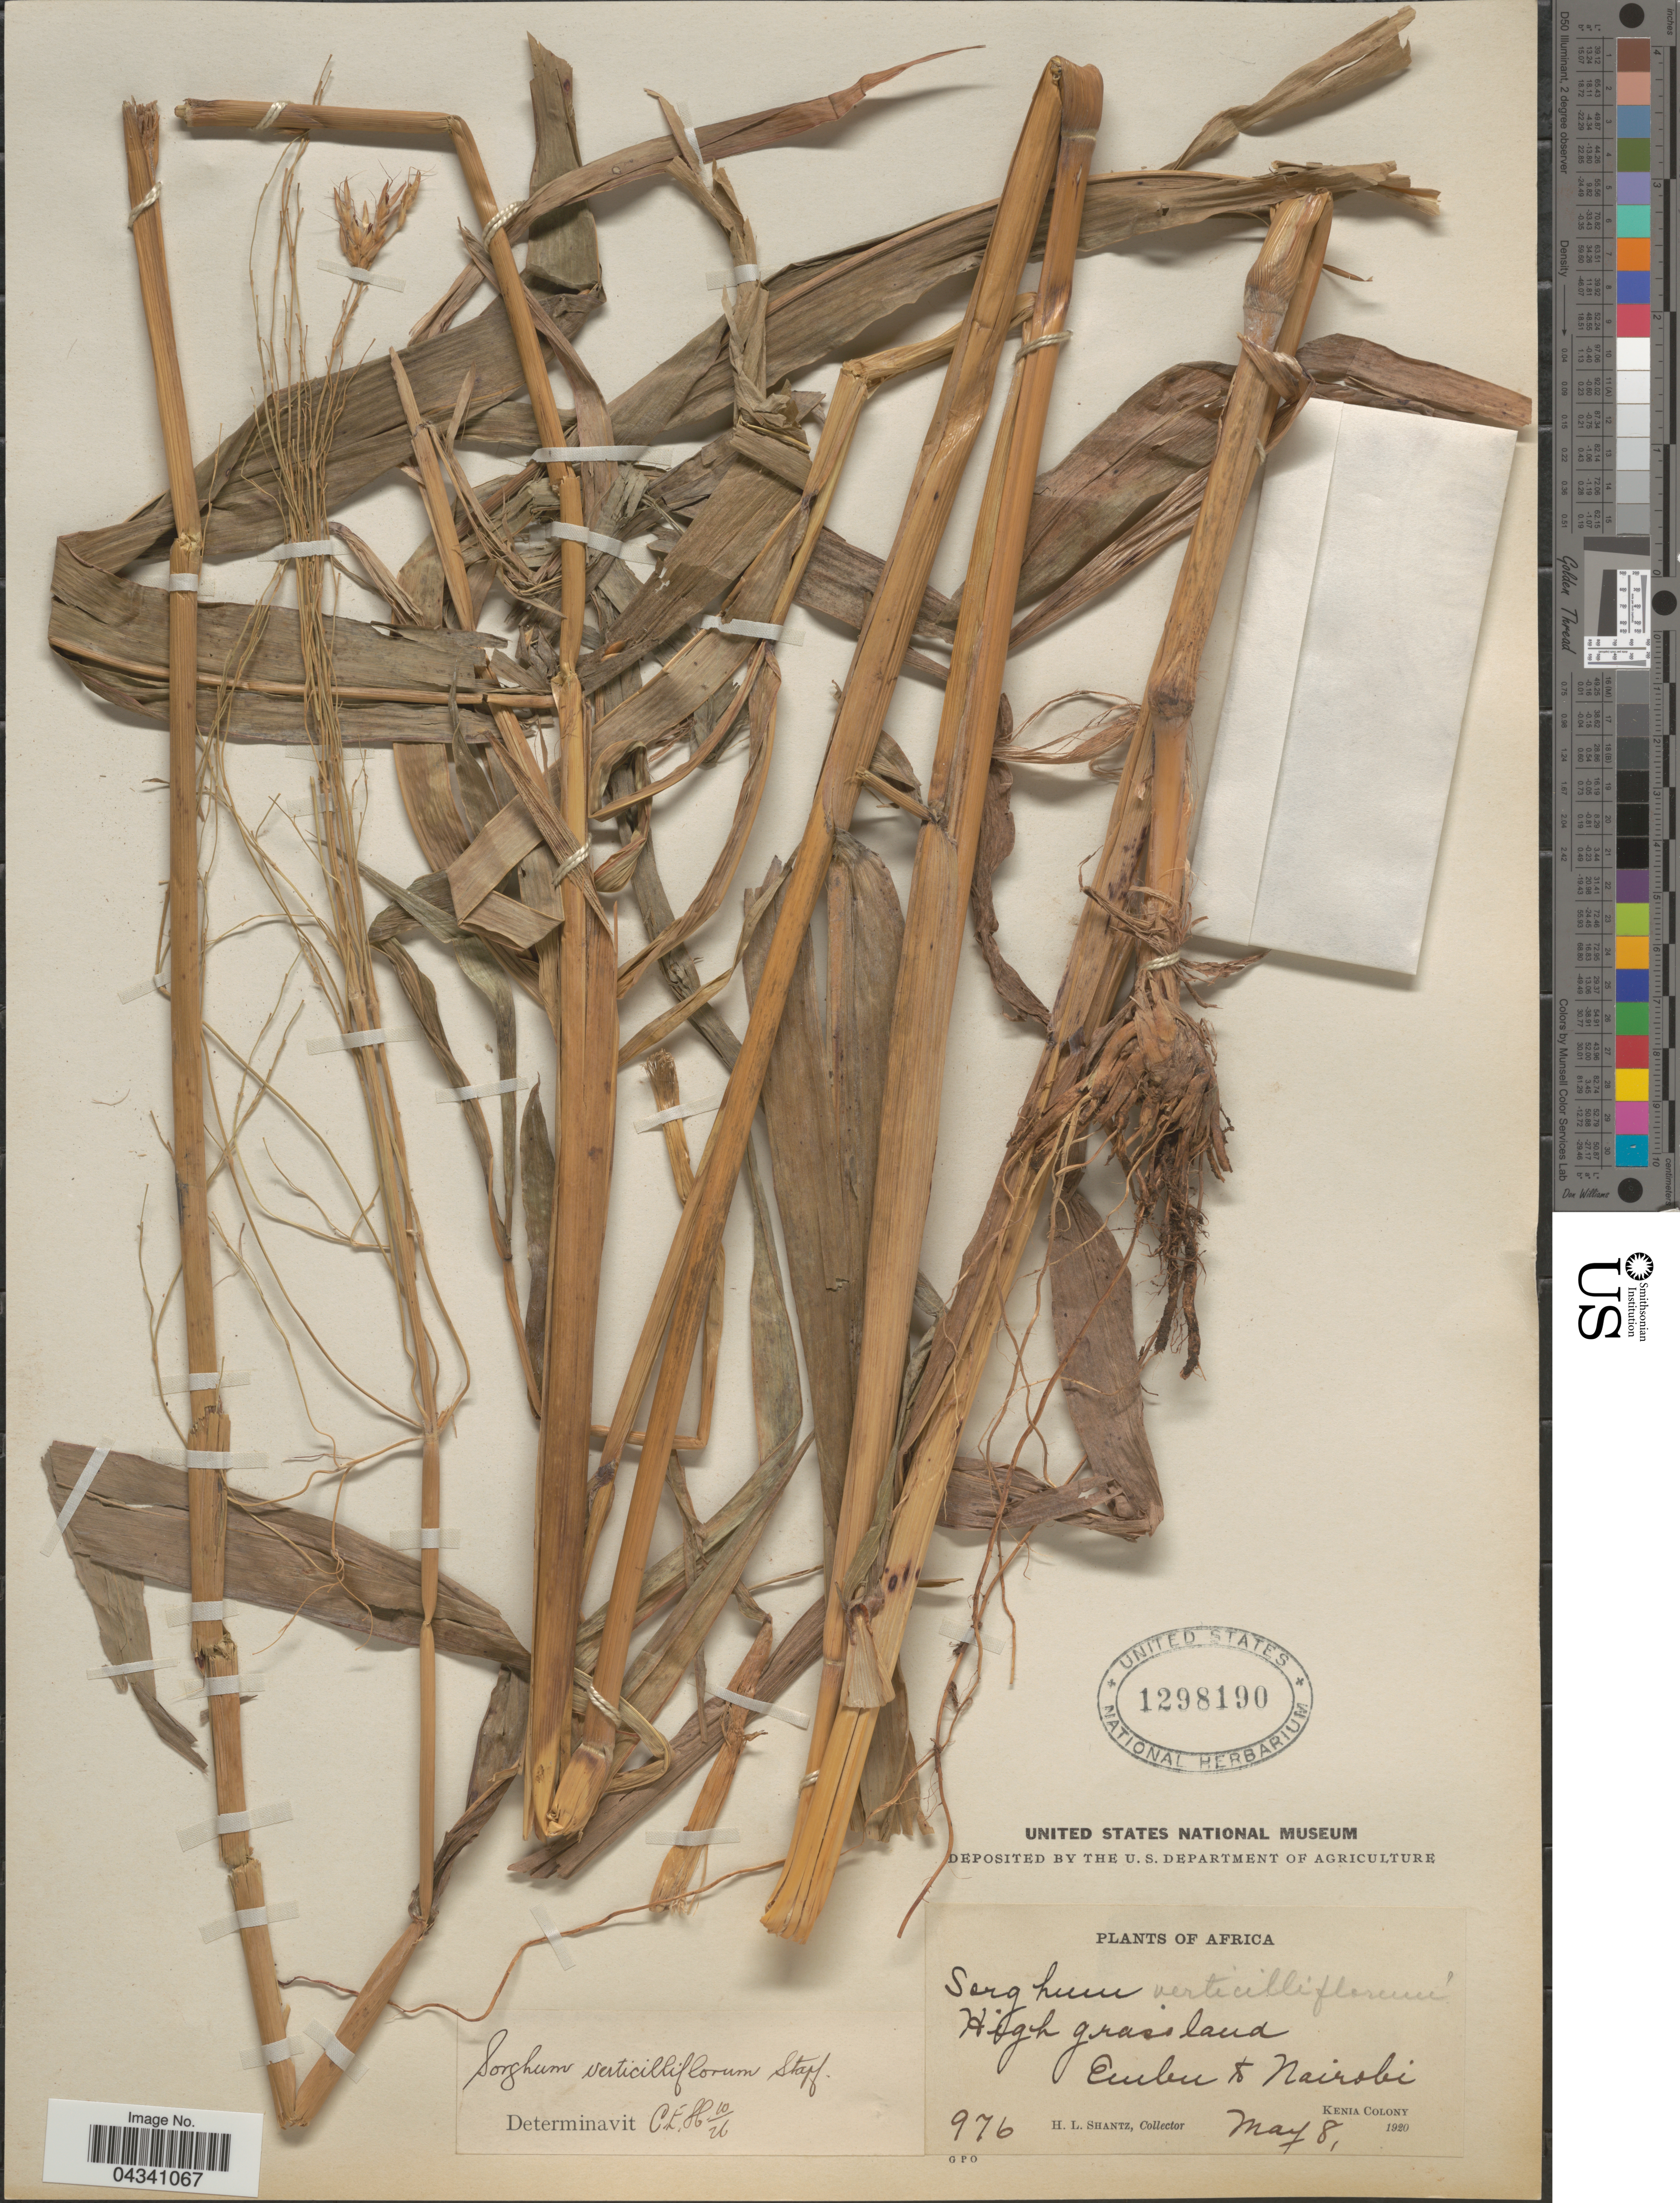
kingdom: Plantae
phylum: Tracheophyta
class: Liliopsida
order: Poales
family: Poaceae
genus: Sorghum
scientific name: Sorghum arundinaceum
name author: (Desv.) Stapf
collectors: H. Shantz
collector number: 976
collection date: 1920-05-08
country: Kenya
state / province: Nairobi Area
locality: High grassland Embu + Nairobi. Kenia Colony.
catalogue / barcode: US 1298190